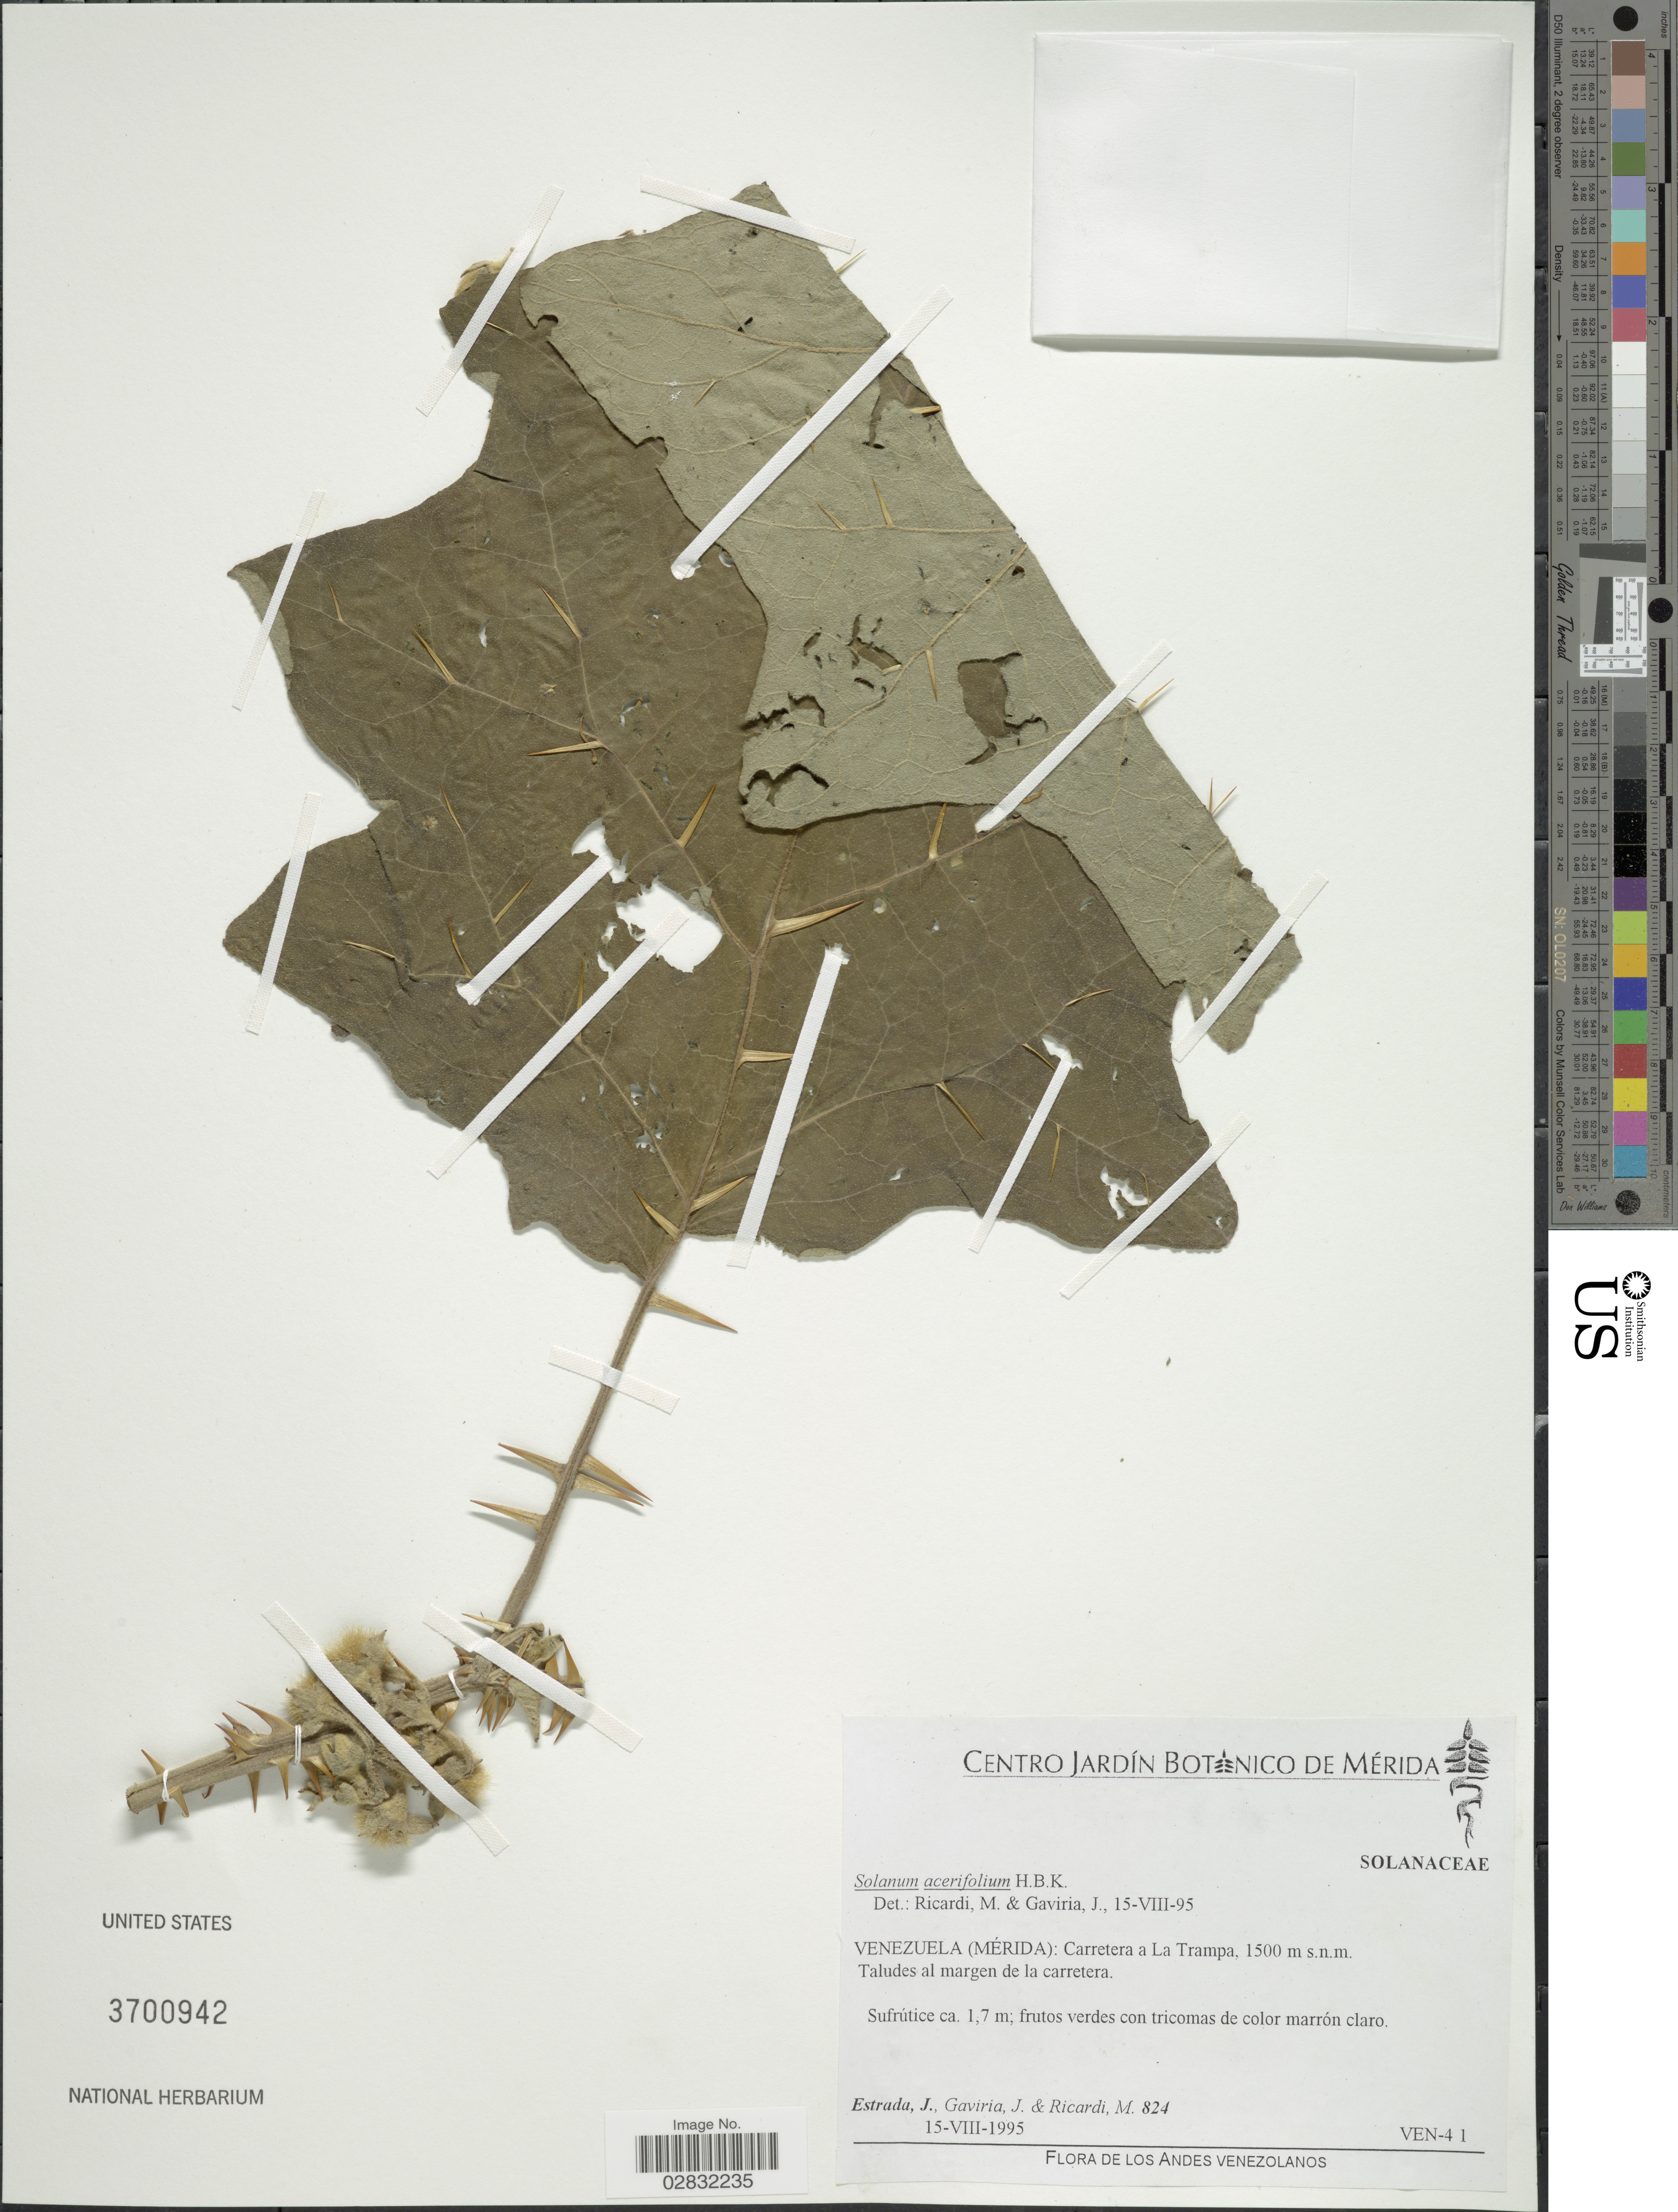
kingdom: Plantae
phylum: Tracheophyta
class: Magnoliopsida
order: Solanales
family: Solanaceae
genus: Solanum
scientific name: Solanum acerifolium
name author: Humb. & Bonpl. ex Dunal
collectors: J. Estrada, J. Gaviria & M. Ricardi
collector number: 824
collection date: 1995-08-15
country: Venezuela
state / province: Mérida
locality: (Mérida): Carretera a La Trampa. Los Andes.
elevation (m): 1500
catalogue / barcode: US 3700942